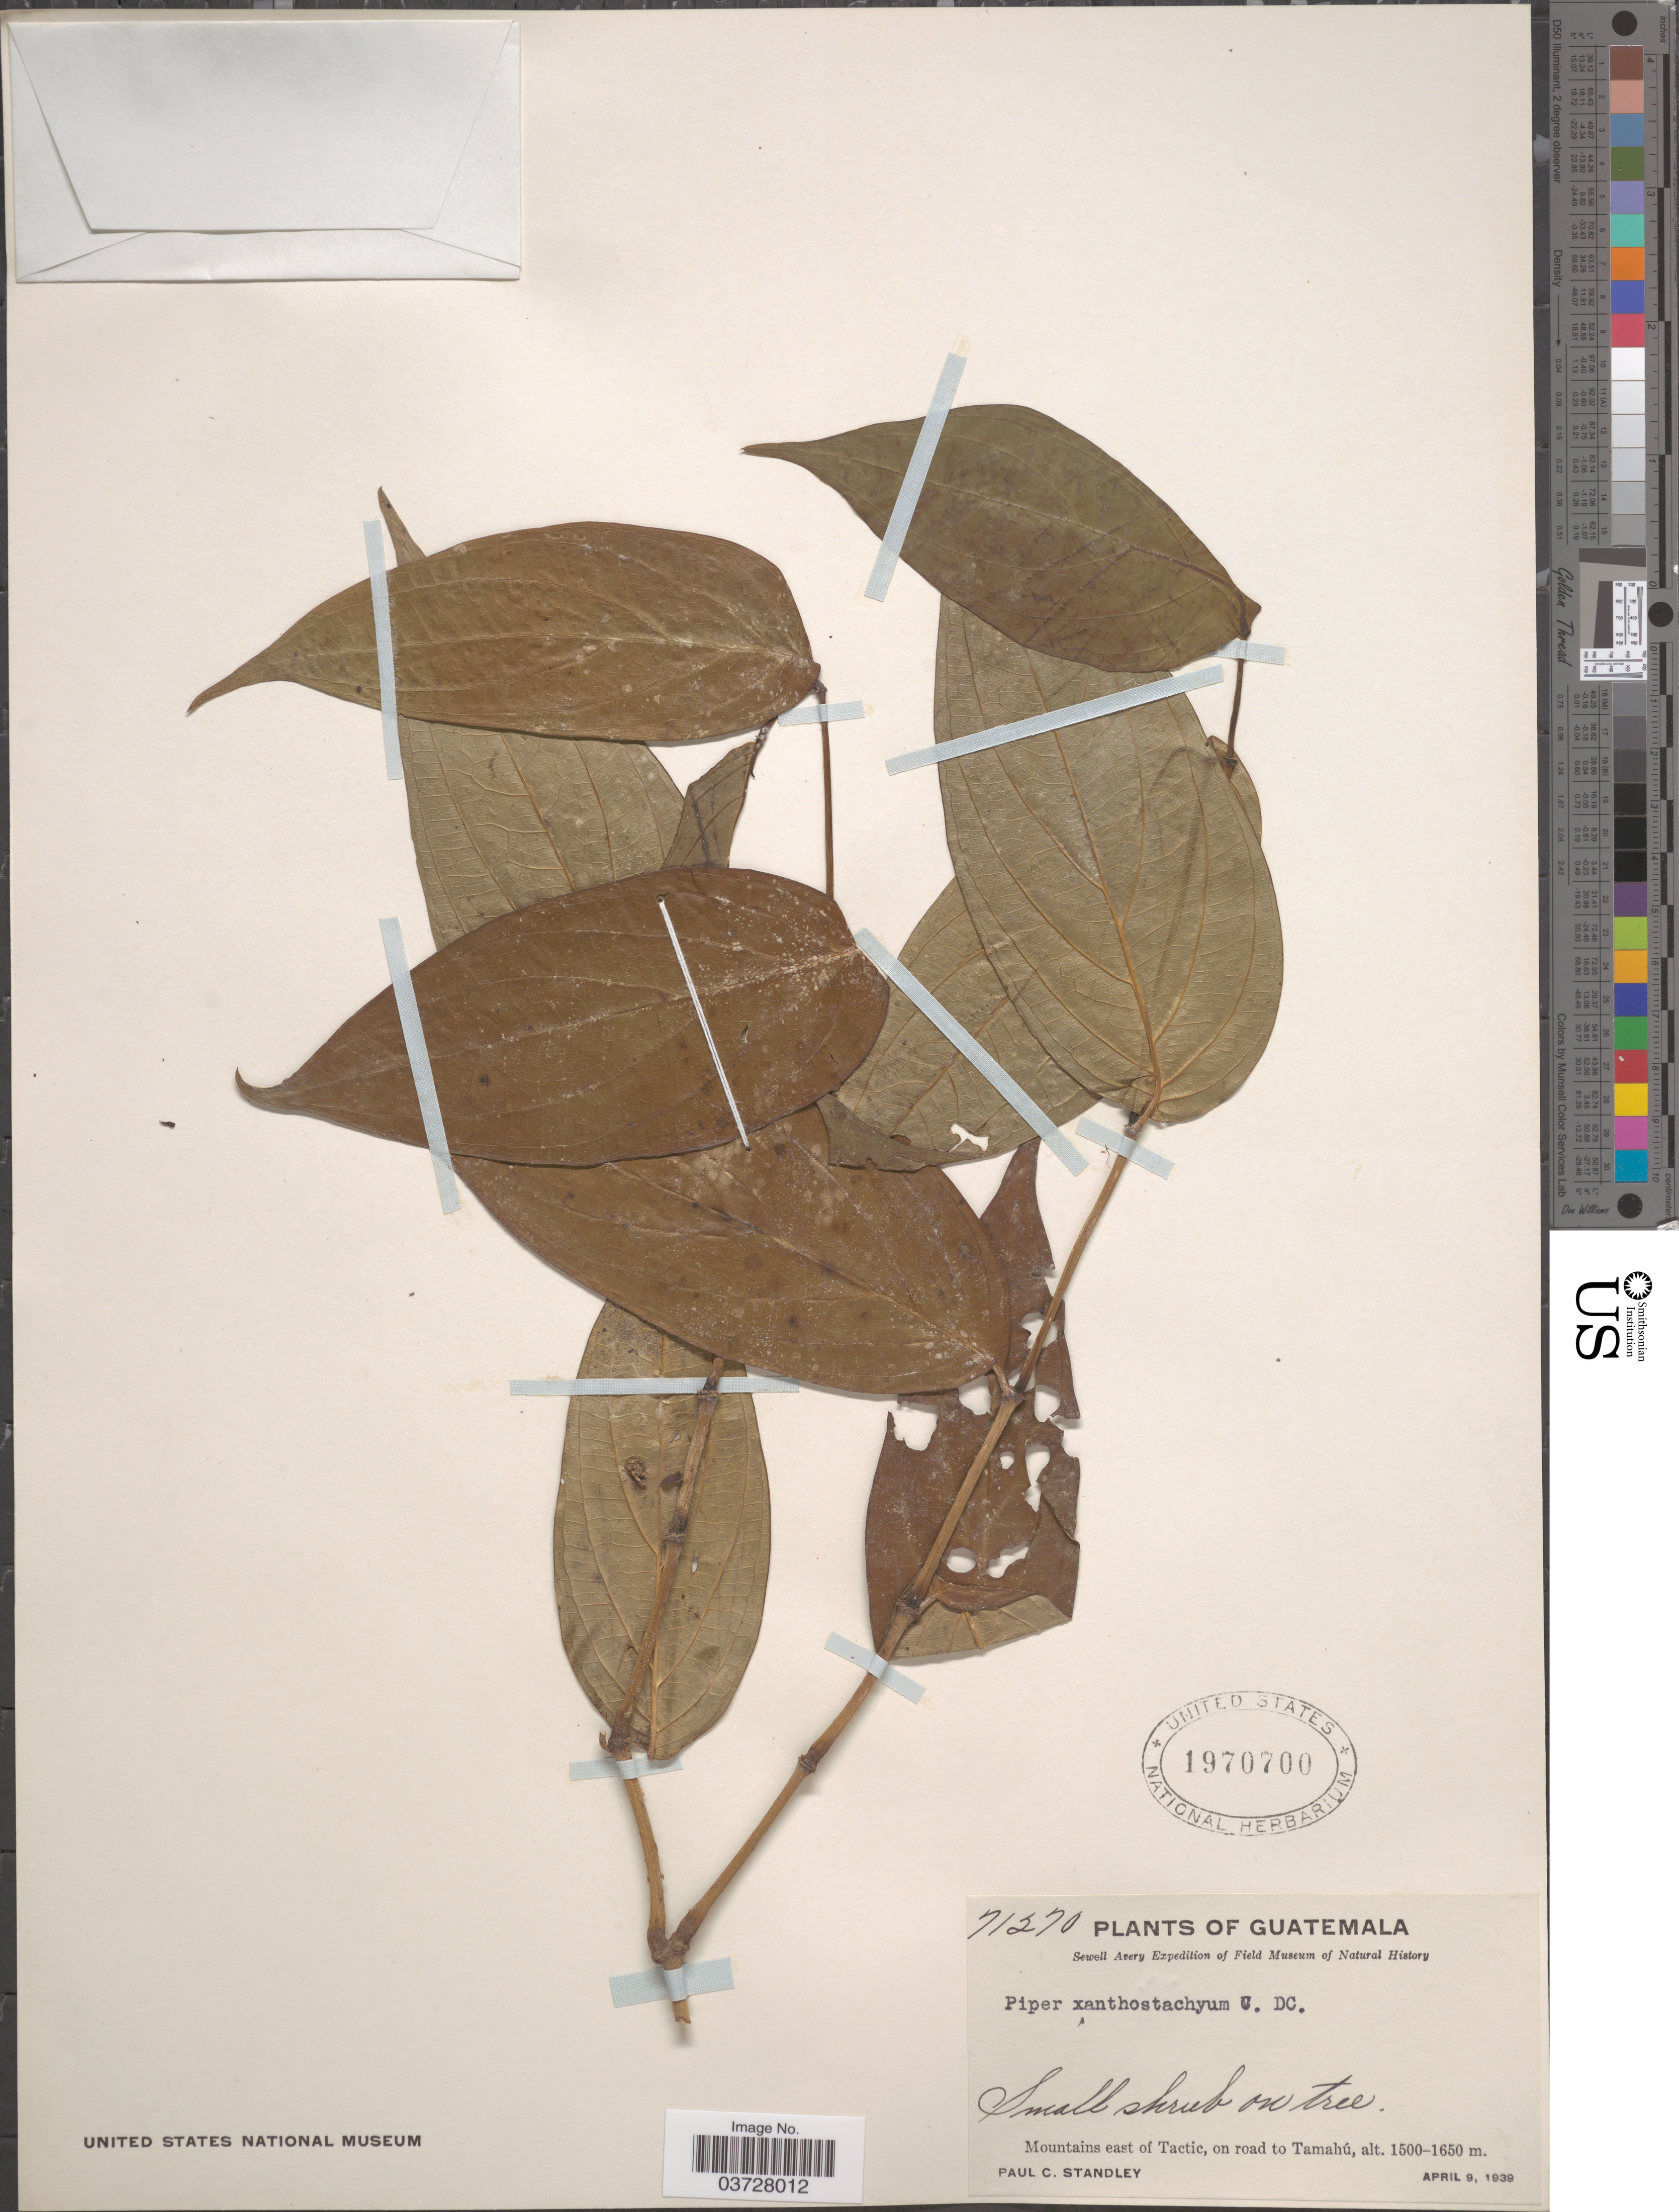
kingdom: Plantae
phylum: Tracheophyta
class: Magnoliopsida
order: Piperales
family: Piperaceae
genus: Piper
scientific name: Piper xanthostachyum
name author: C. DC. in Pittier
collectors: P. C. Standley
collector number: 71270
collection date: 1939-04-09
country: Guatemala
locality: Mountains east of Tactic, on road to Tamahú.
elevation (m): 1500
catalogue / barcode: US 1970700